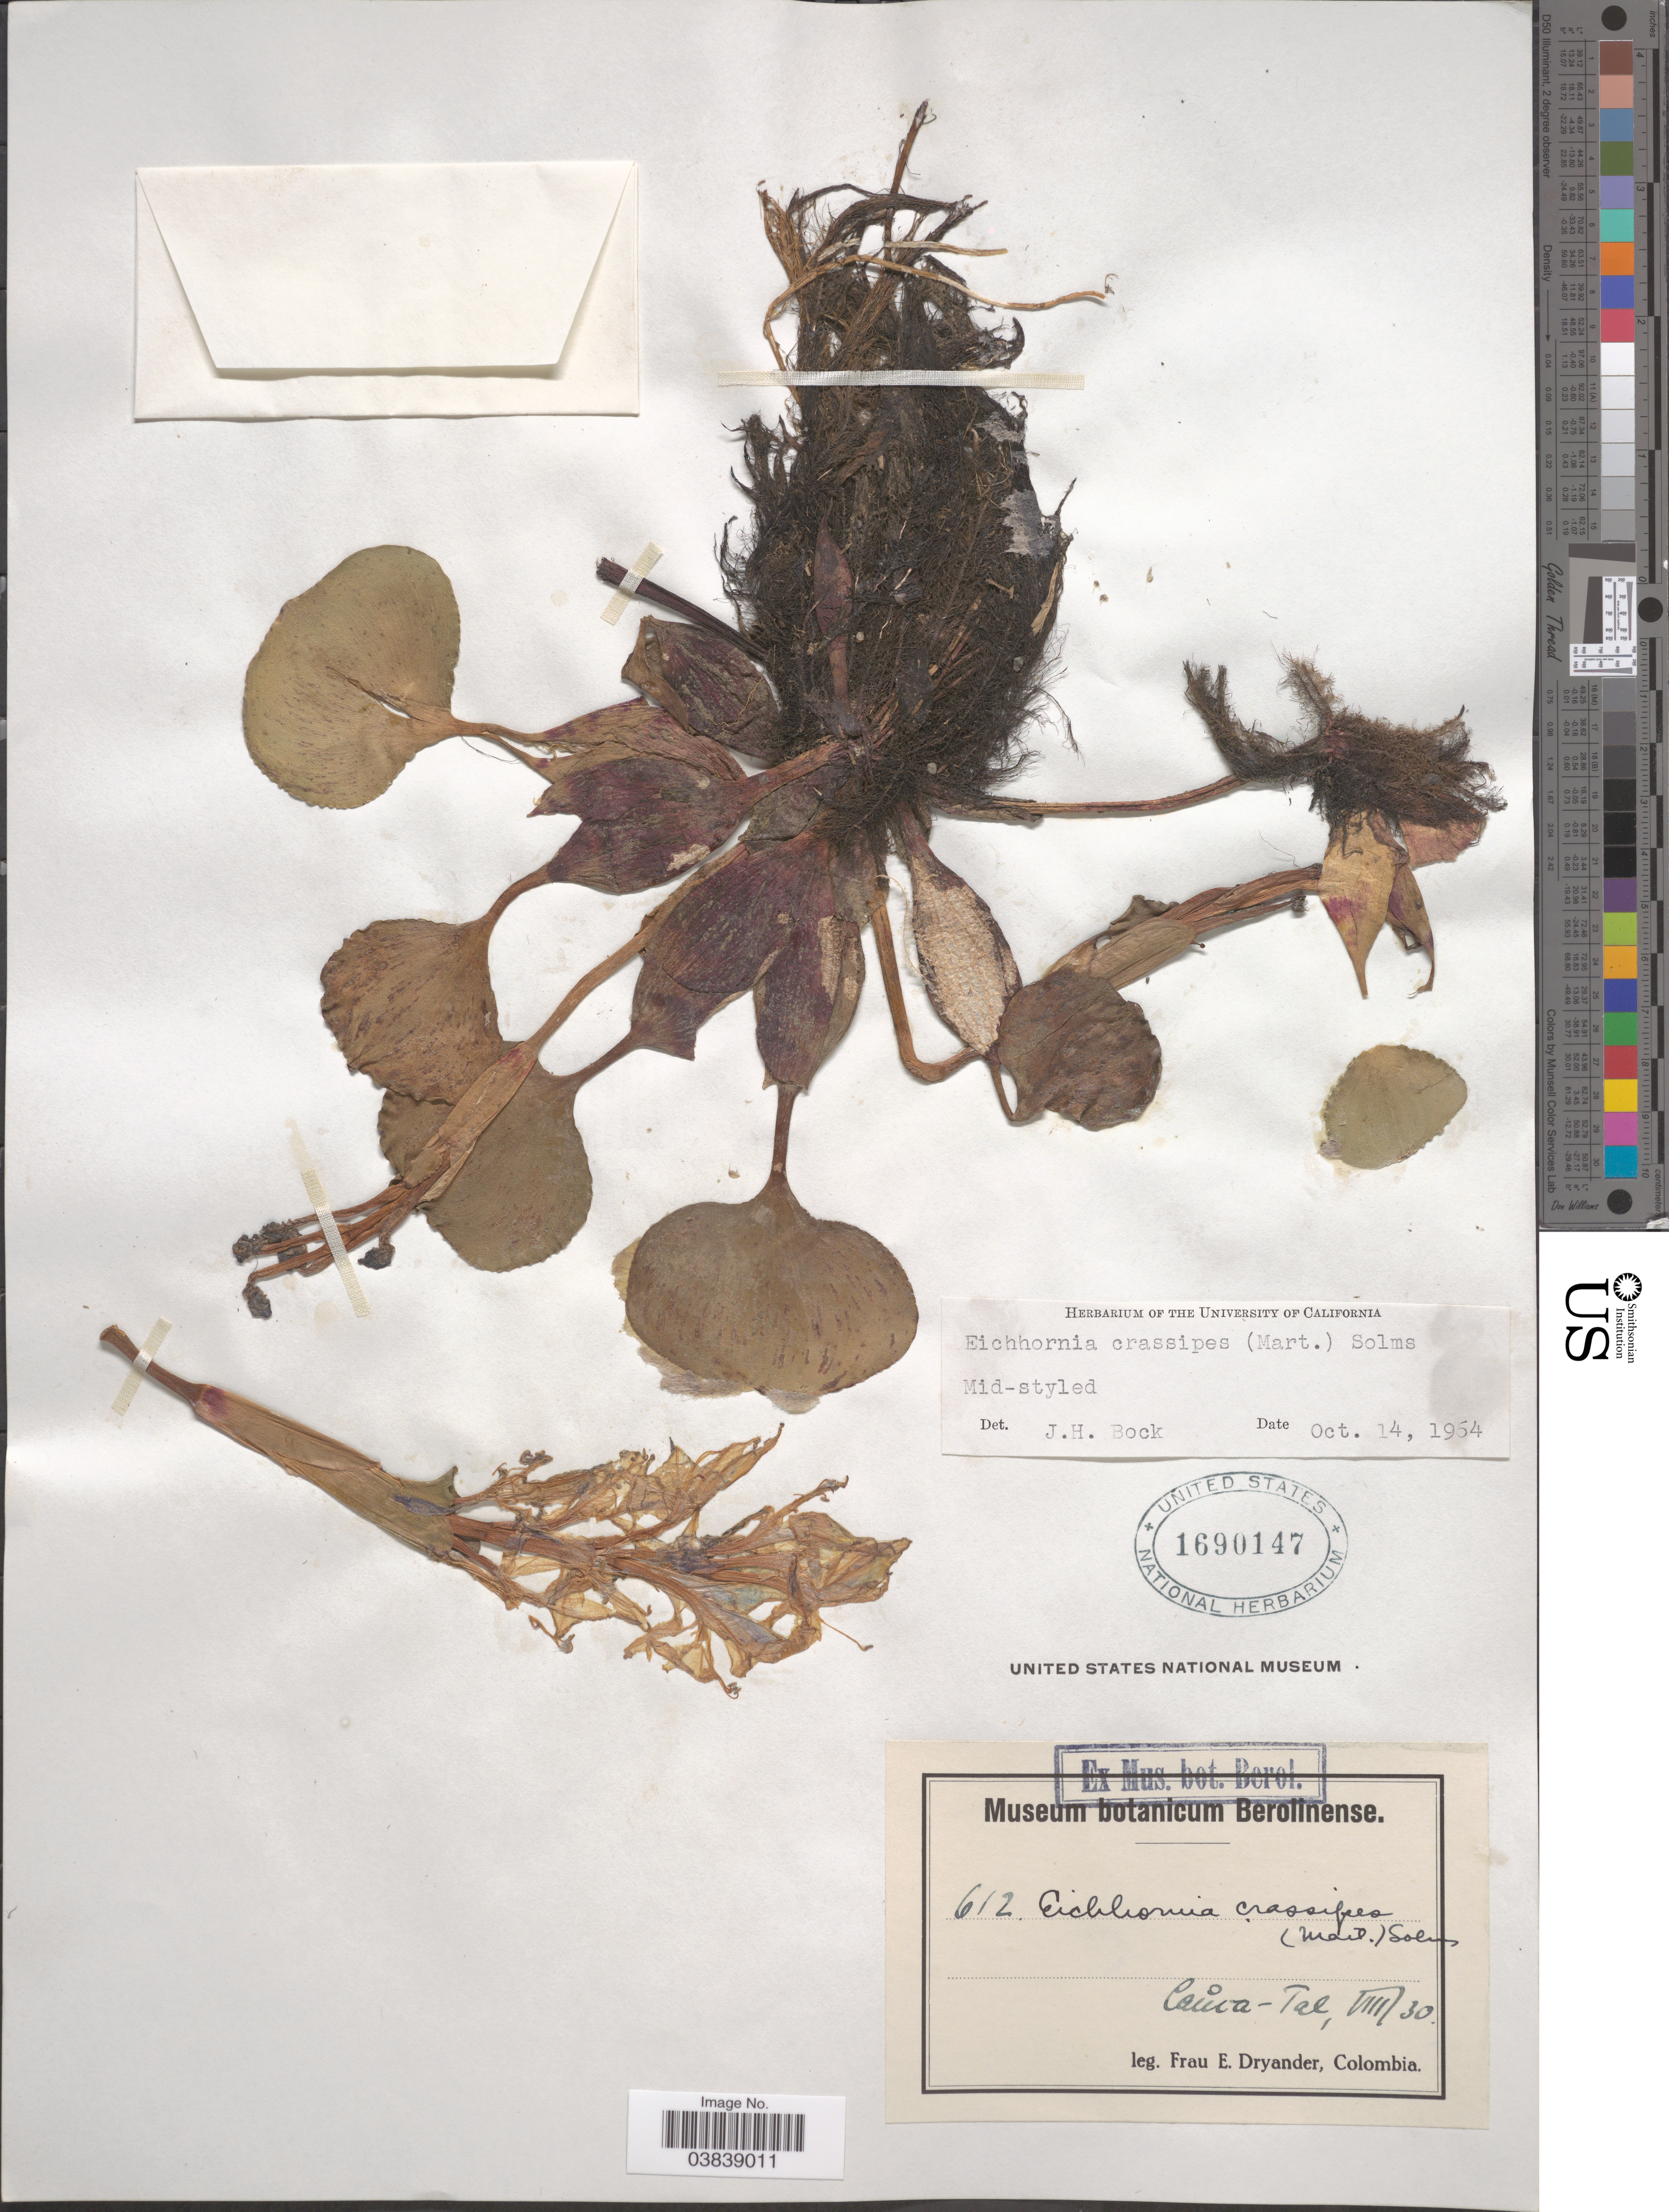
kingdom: Plantae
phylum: Tracheophyta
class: Liliopsida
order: Commelinales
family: Pontederiaceae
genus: Eichhornia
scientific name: Eichhornia crassipes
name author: (Mart.) Solms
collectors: E. Dryander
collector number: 612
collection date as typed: Transcribed d/m/y: /8/30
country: Colombia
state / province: Cauca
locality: Caůca - Tal.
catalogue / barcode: US 1690147